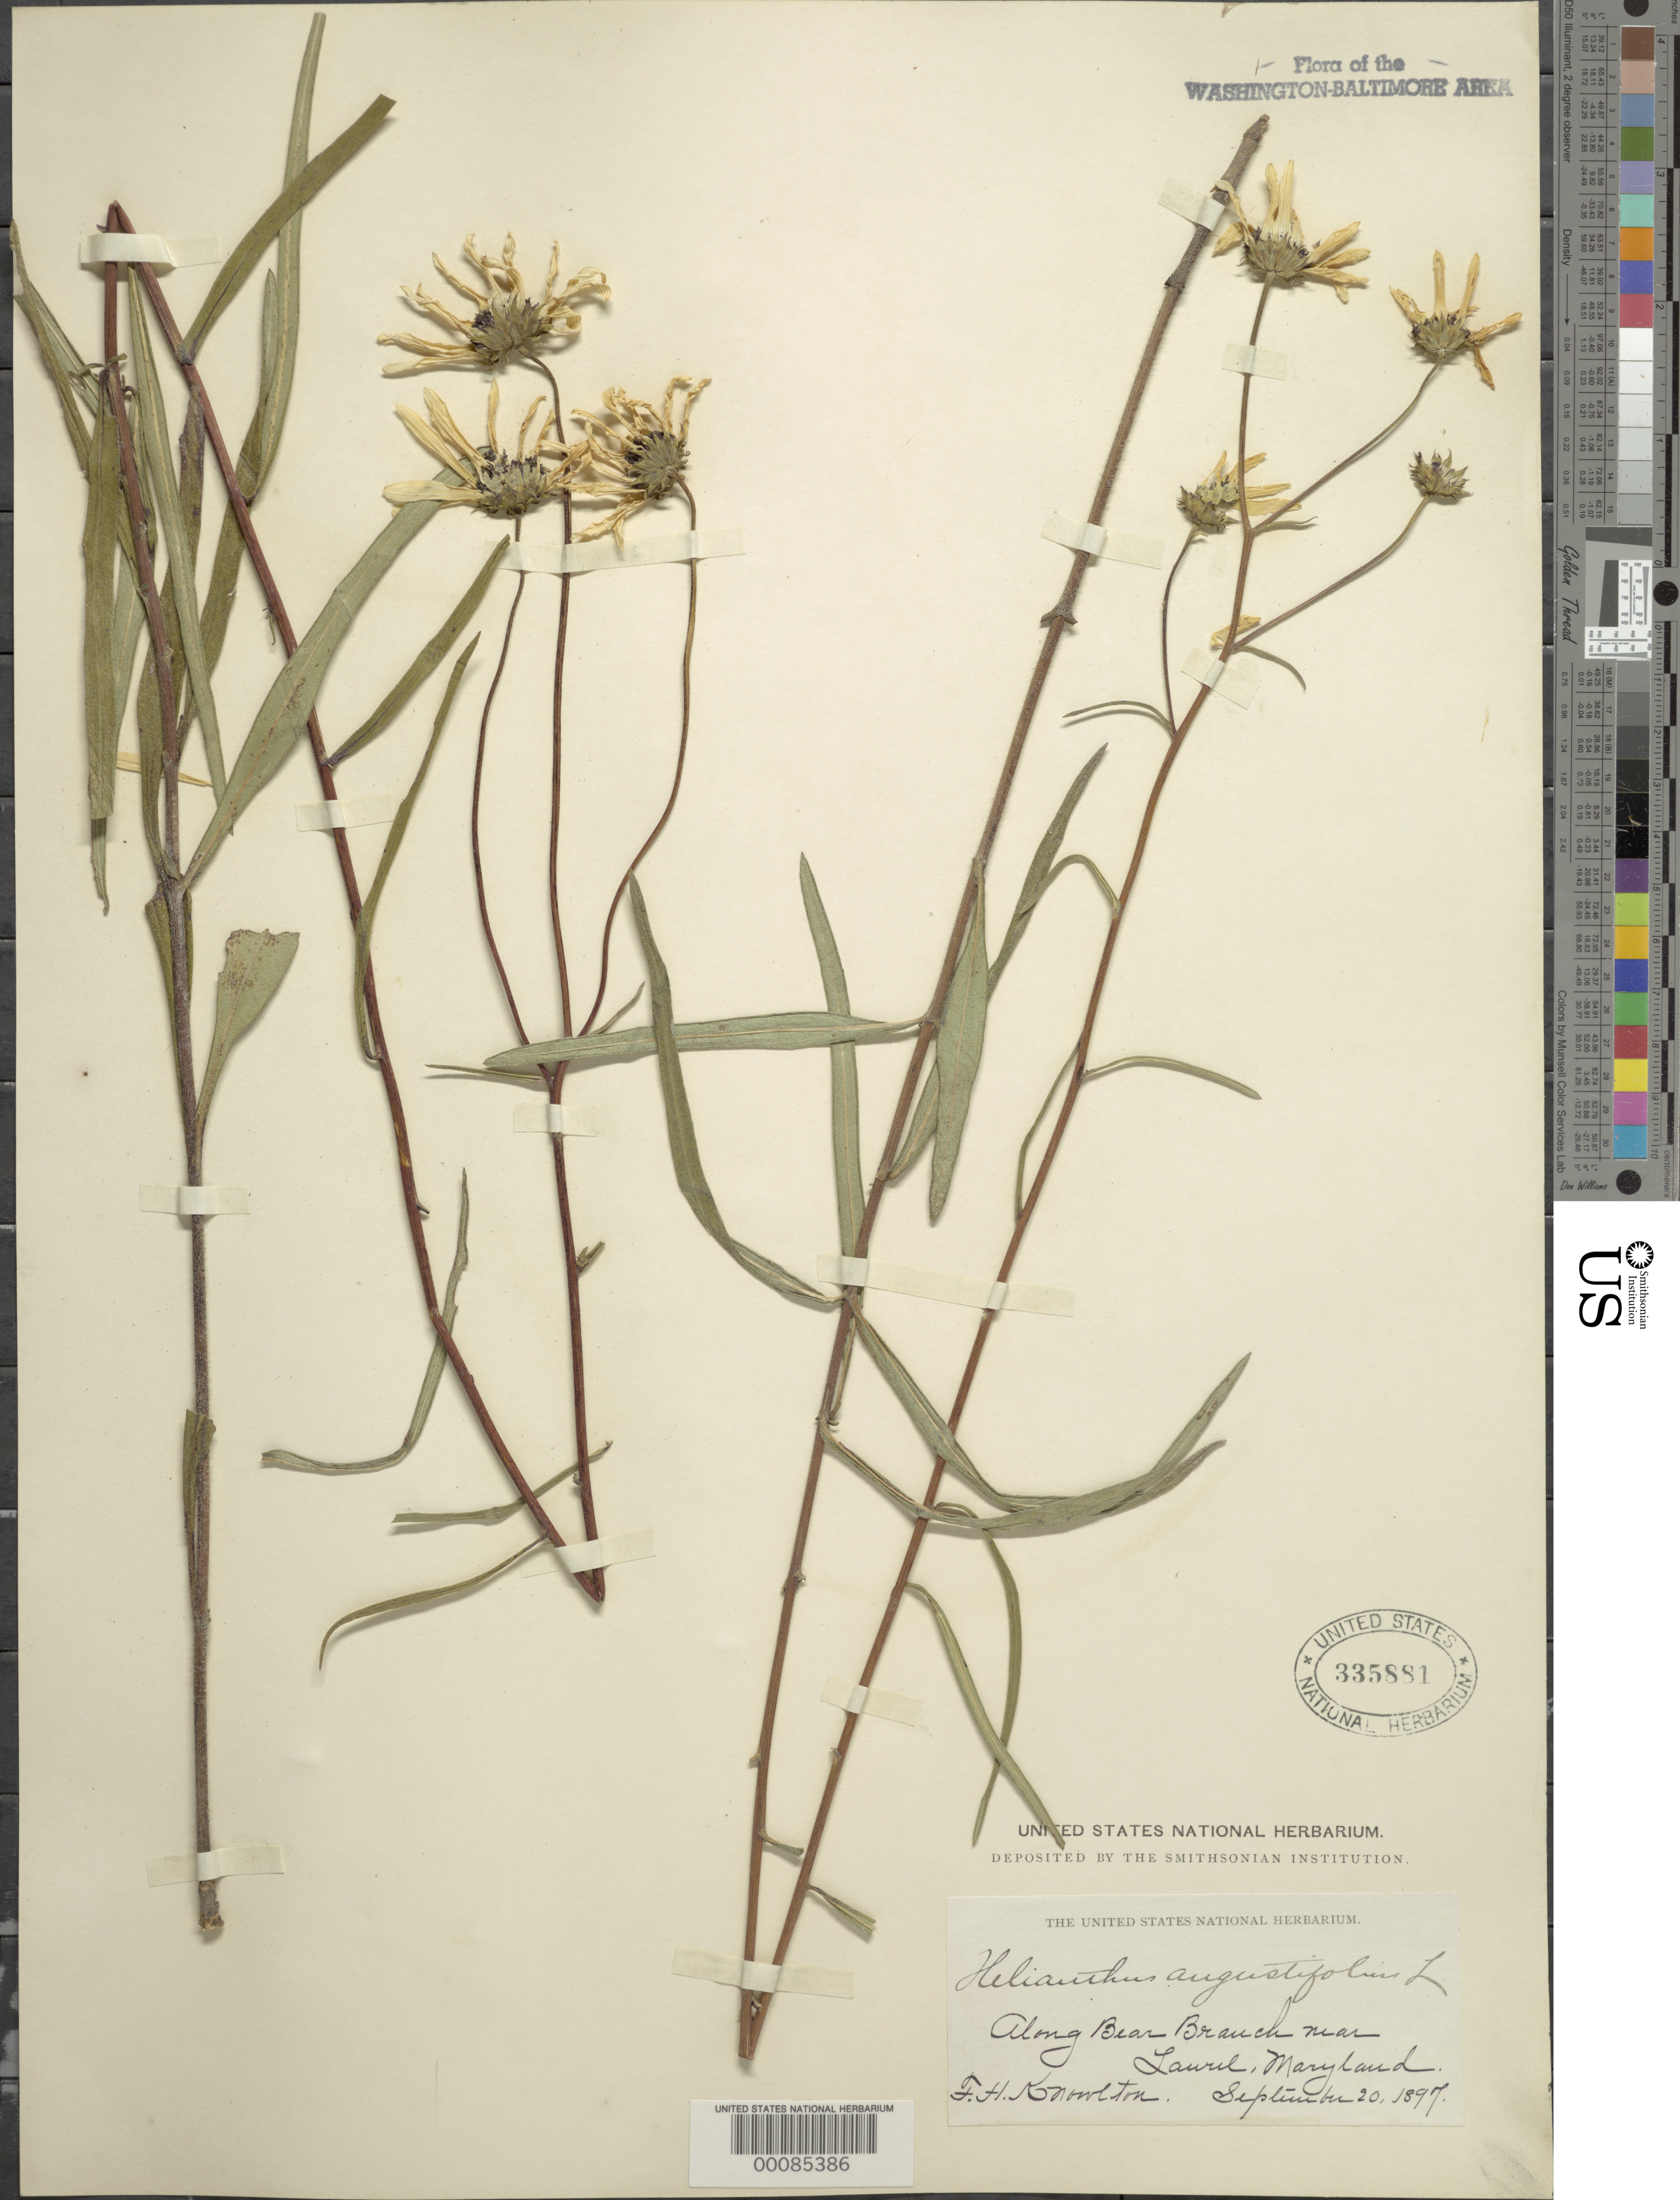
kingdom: Plantae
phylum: Tracheophyta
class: Magnoliopsida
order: Asterales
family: Asteraceae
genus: Helianthus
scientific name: Helianthus angustifolius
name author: L.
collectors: F. H. Knowlton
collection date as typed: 20 Sep 1897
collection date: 1897-09-20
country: United States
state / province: Maryland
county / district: Prince George's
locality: Bear Branch near Laurel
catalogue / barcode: US 335881